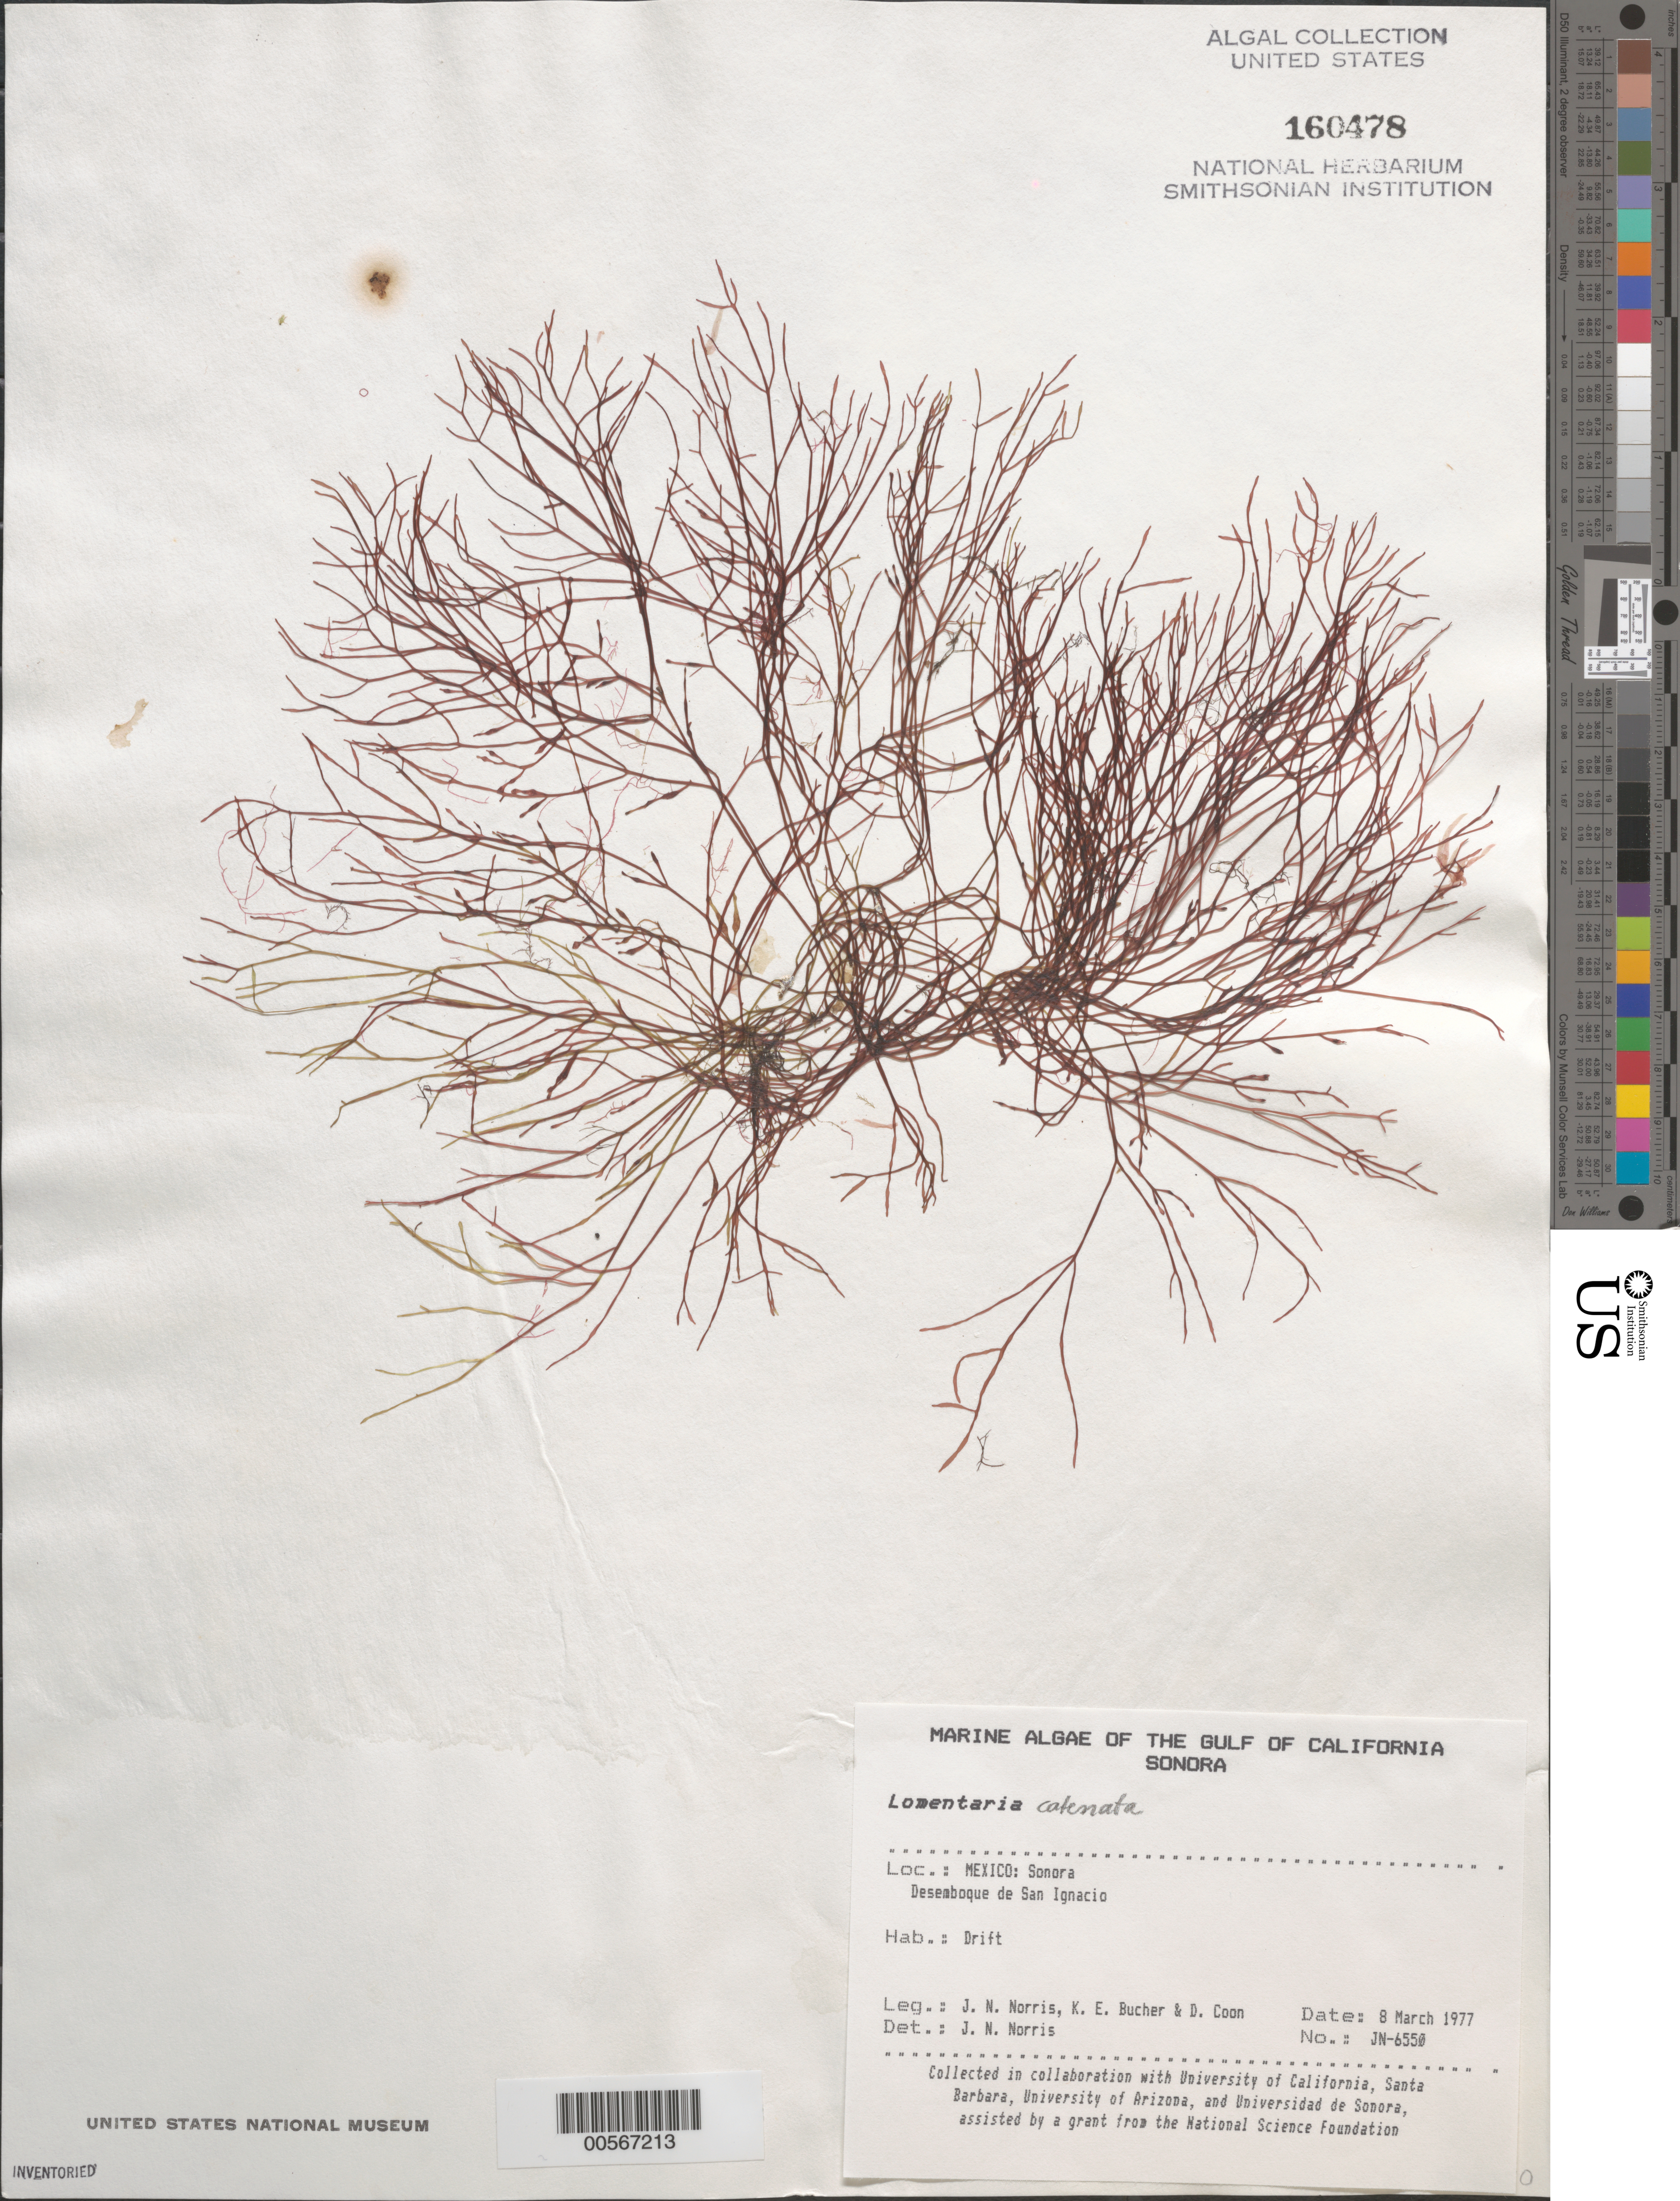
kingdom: Plantae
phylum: Rhodophyta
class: Florideophyceae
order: Rhodymeniales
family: Lomentariaceae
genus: Lomentaria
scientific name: Lomentaria sp.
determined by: Norris, James N.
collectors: J. N. Norris, K. E. Bucher & D. Coon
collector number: JN-6550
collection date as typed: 08 Mar 1977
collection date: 1977-03-08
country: Mexico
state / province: Sonora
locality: Desemboque de San Ignacio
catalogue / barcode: US 160478